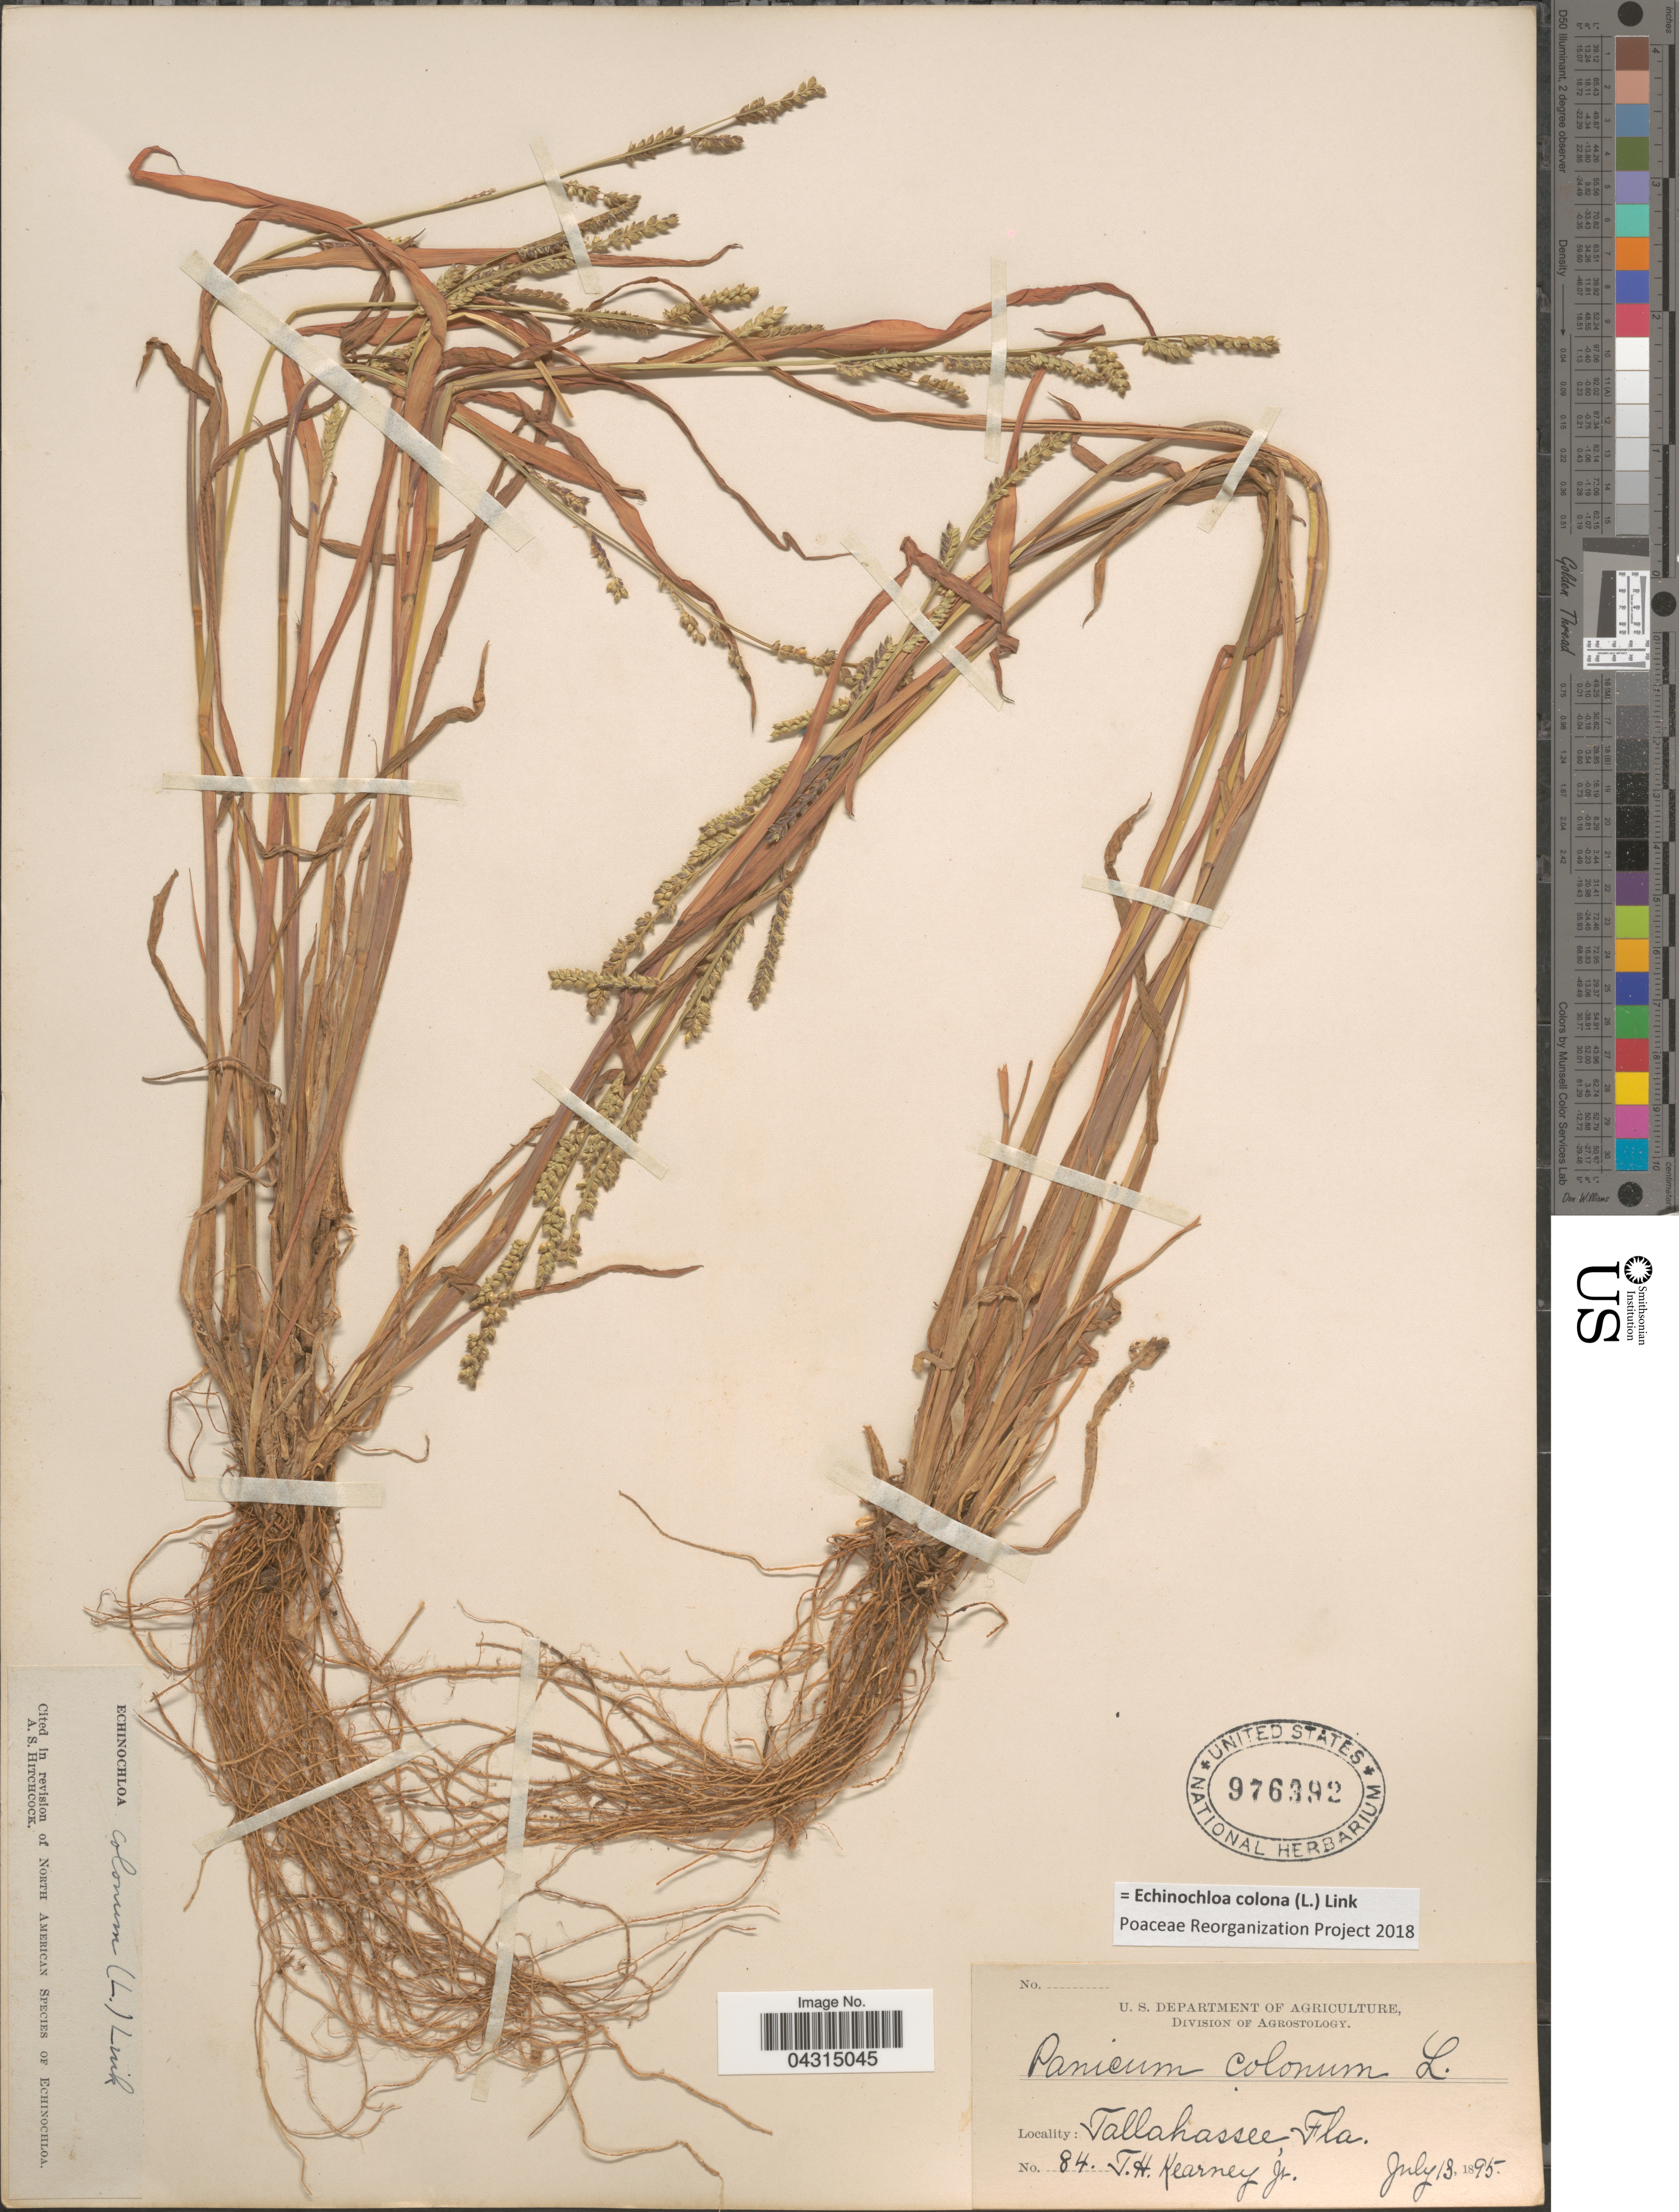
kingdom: Plantae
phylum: Tracheophyta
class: Liliopsida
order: Poales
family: Poaceae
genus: Echinochloa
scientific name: Echinochloa colona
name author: (L.) Link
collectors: T. H. Kearney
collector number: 84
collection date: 1895-07-13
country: United States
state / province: Florida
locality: Tallahassee.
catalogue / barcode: US 976392